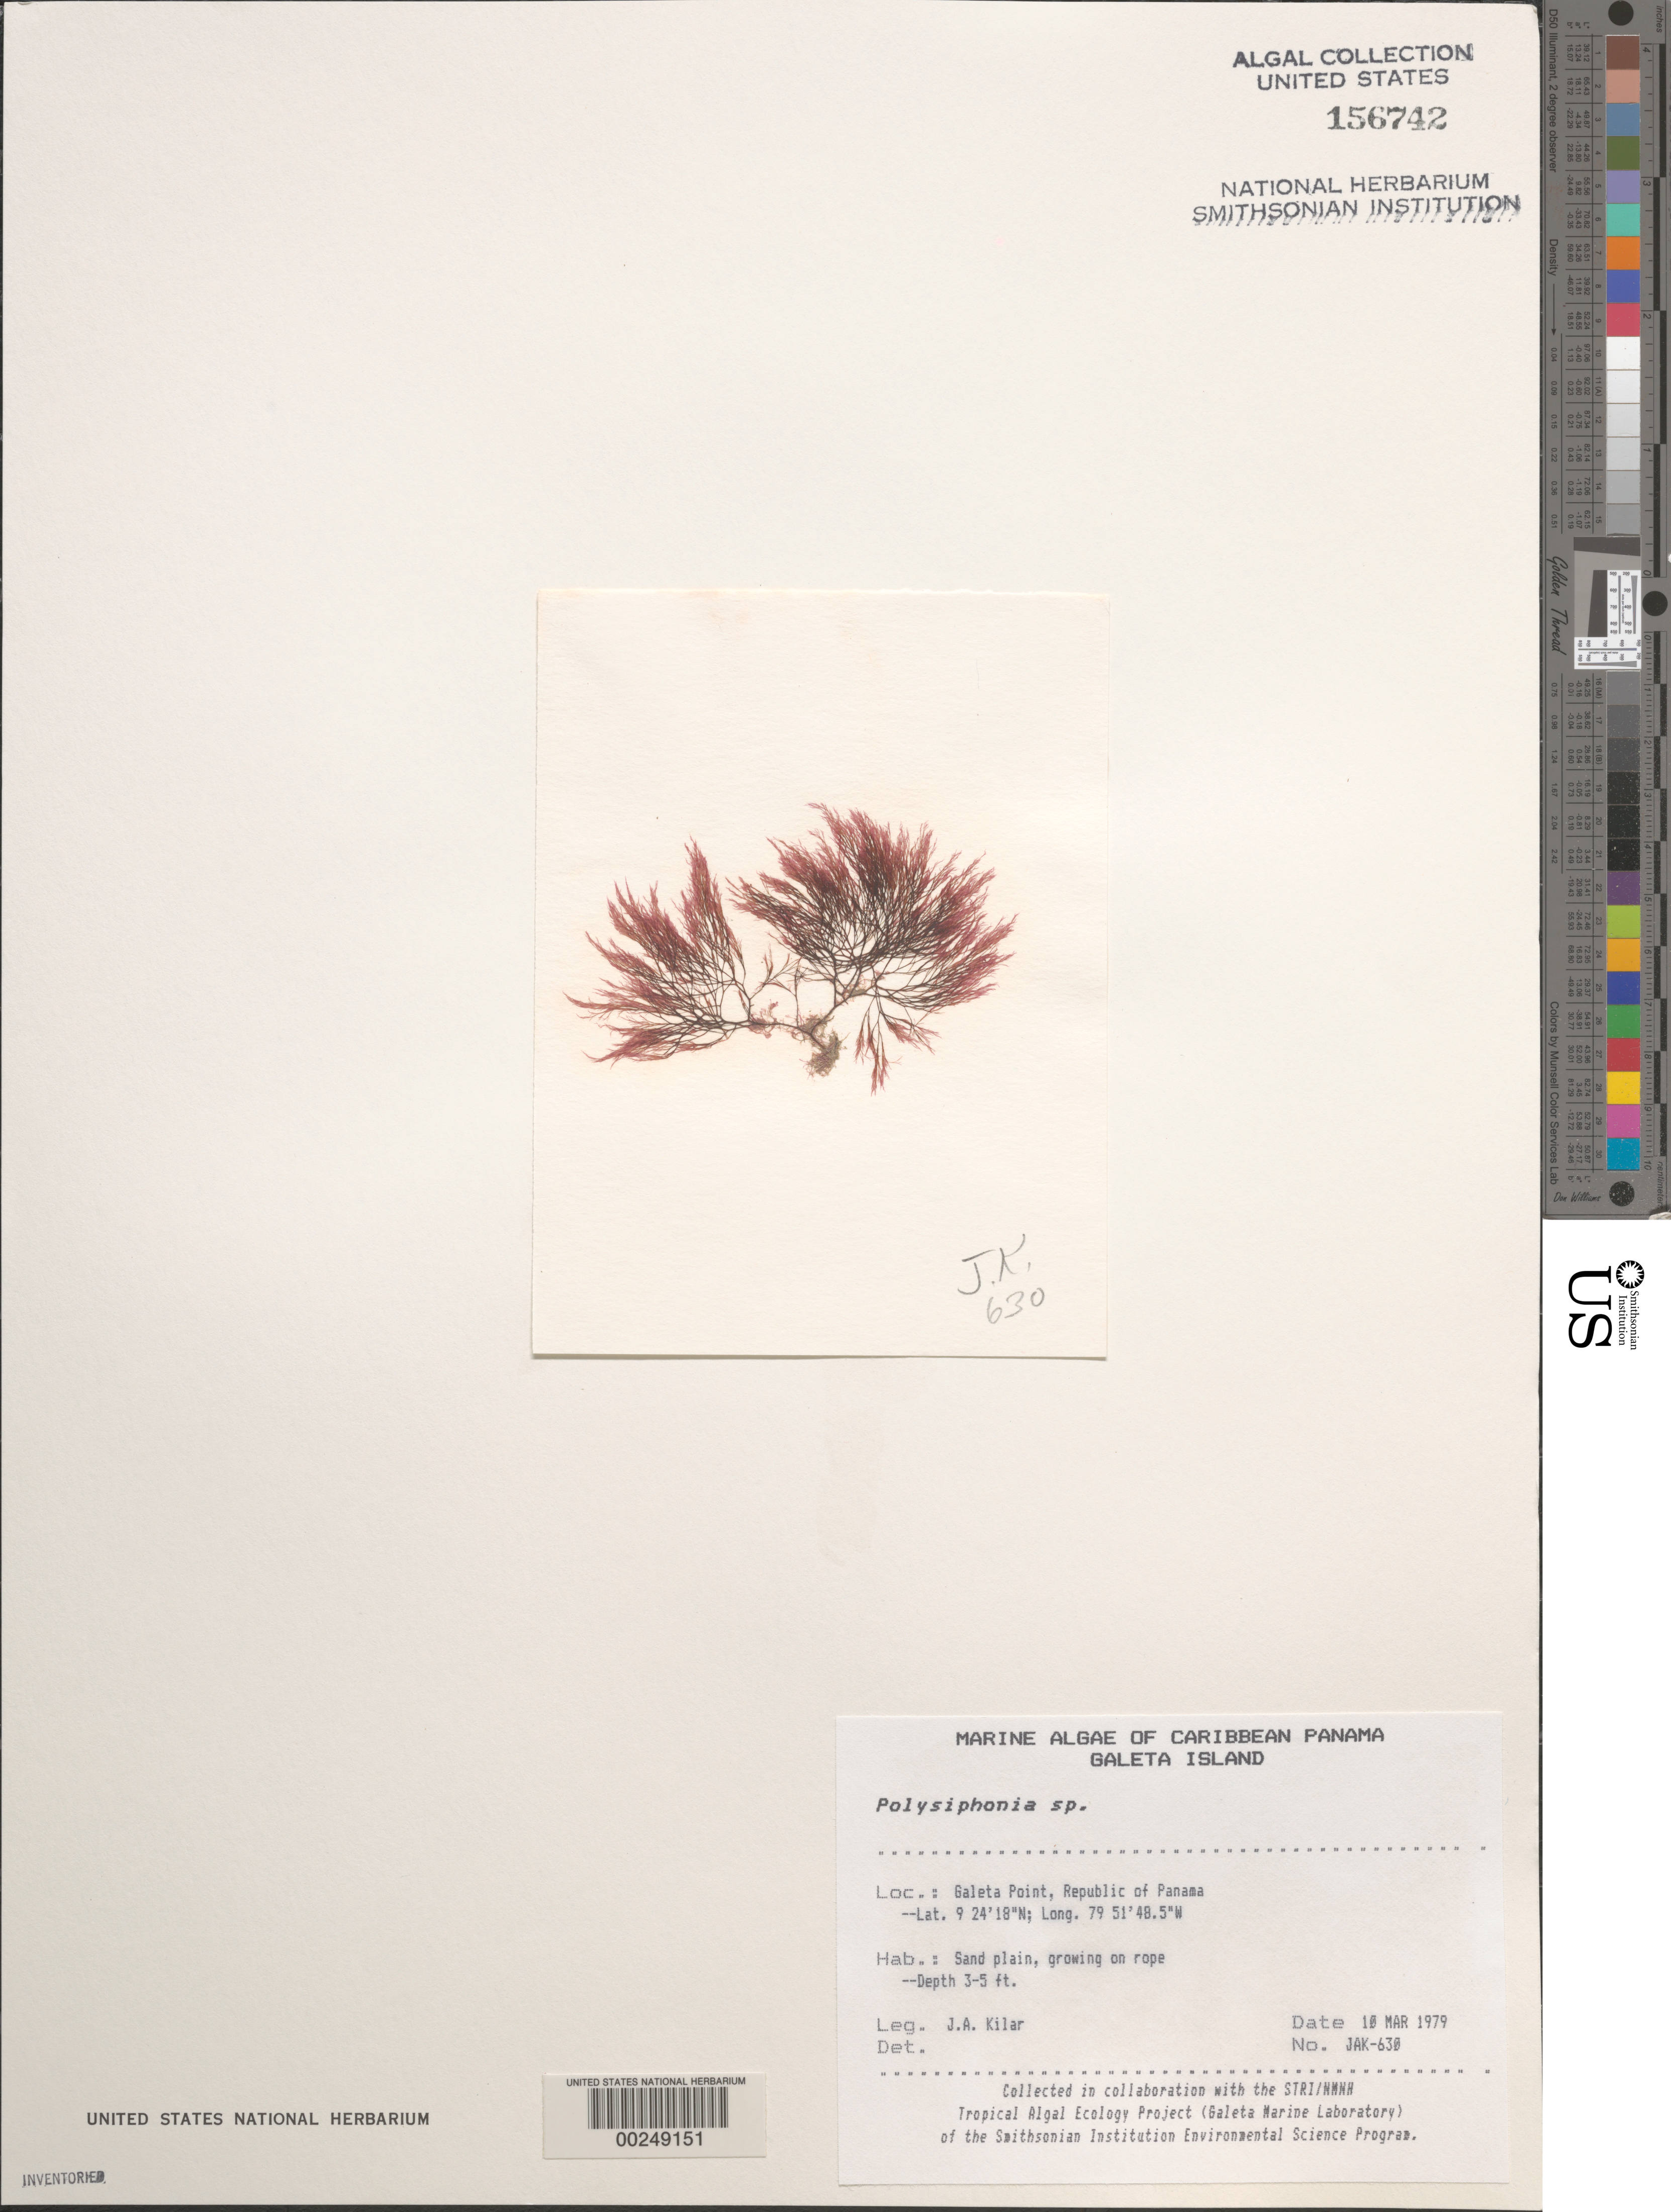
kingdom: Plantae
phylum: Rhodophyta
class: Florideophyceae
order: Ceramiales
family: Rhodomelaceae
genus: Polysiphonia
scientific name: Polysiphonia sp.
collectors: J. A. Kilar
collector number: JAK-630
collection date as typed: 10 Mar 1979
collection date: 1979-03-10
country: Panama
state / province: Colón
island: Galeta Island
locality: Galeta Point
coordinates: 9 24' 18" N, 79 51' 48.5" W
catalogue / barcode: US 156742